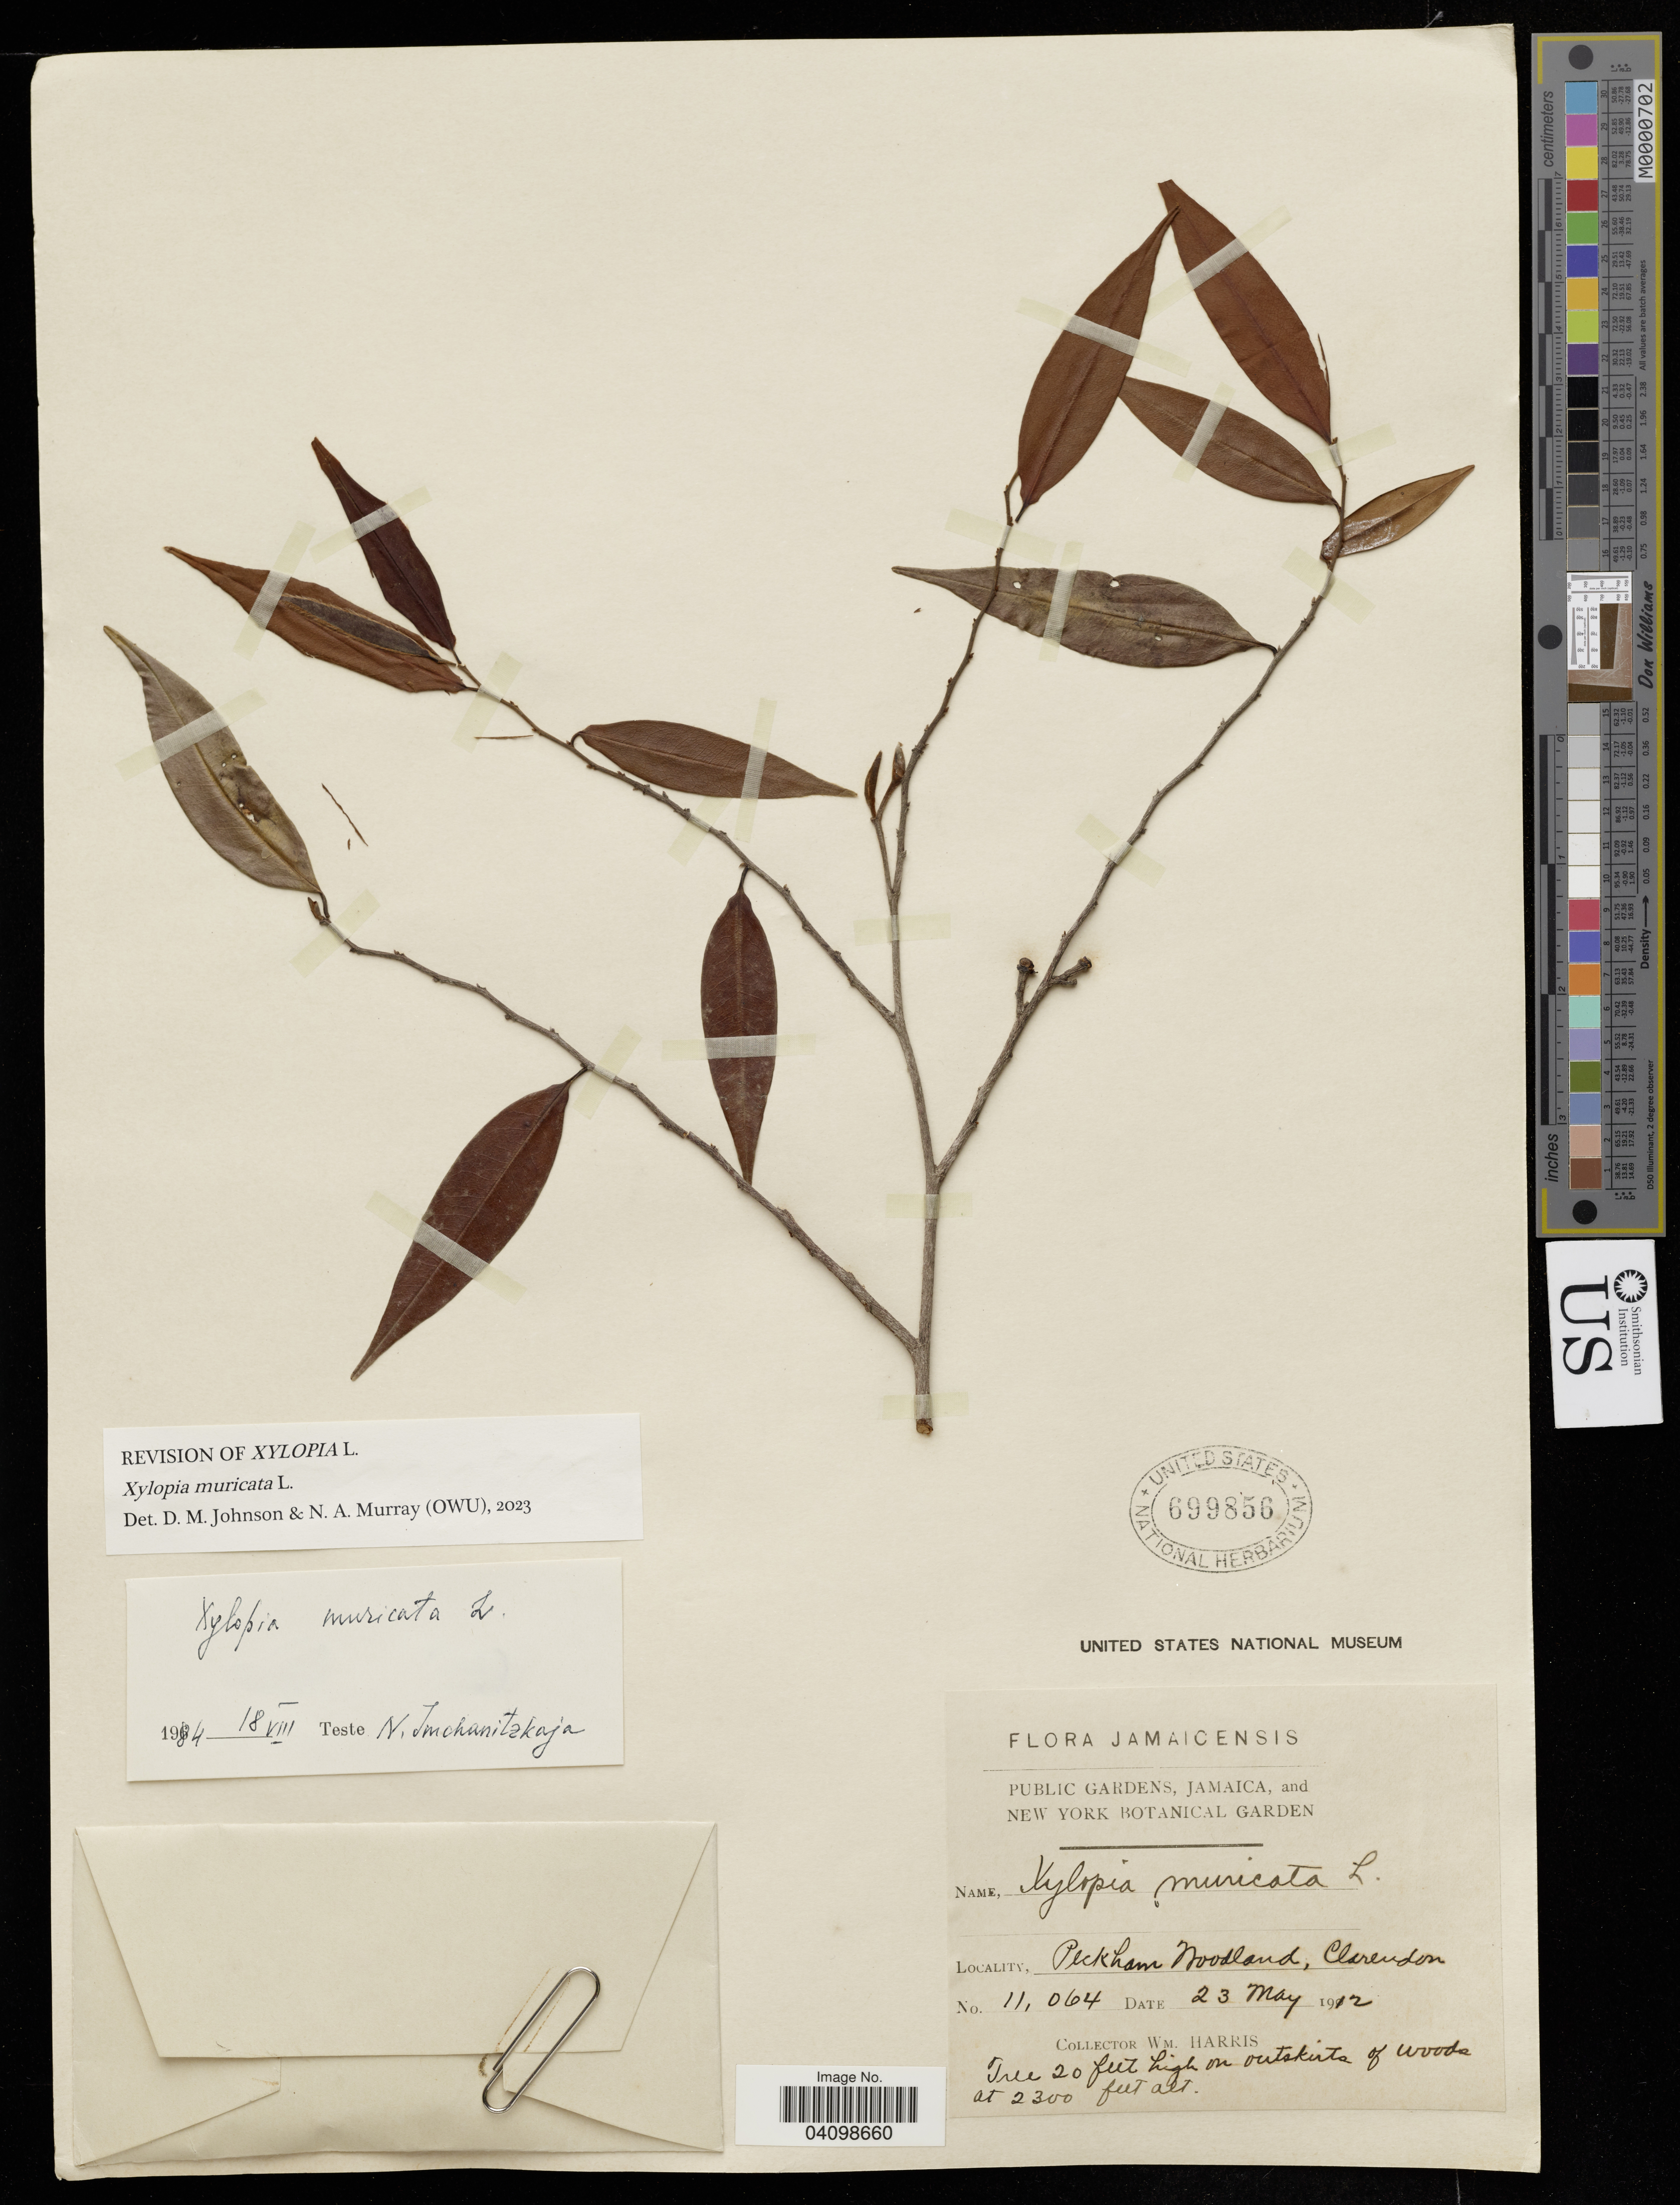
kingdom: Plantae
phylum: Tracheophyta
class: Magnoliopsida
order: Magnoliales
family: Annonaceae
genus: Xylopia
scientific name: Xylopia muricata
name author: L.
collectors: W. Harris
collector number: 11064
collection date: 1912-05-23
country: Jamaica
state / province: Clarendon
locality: Peckham Woodland.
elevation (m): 701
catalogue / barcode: US 699856